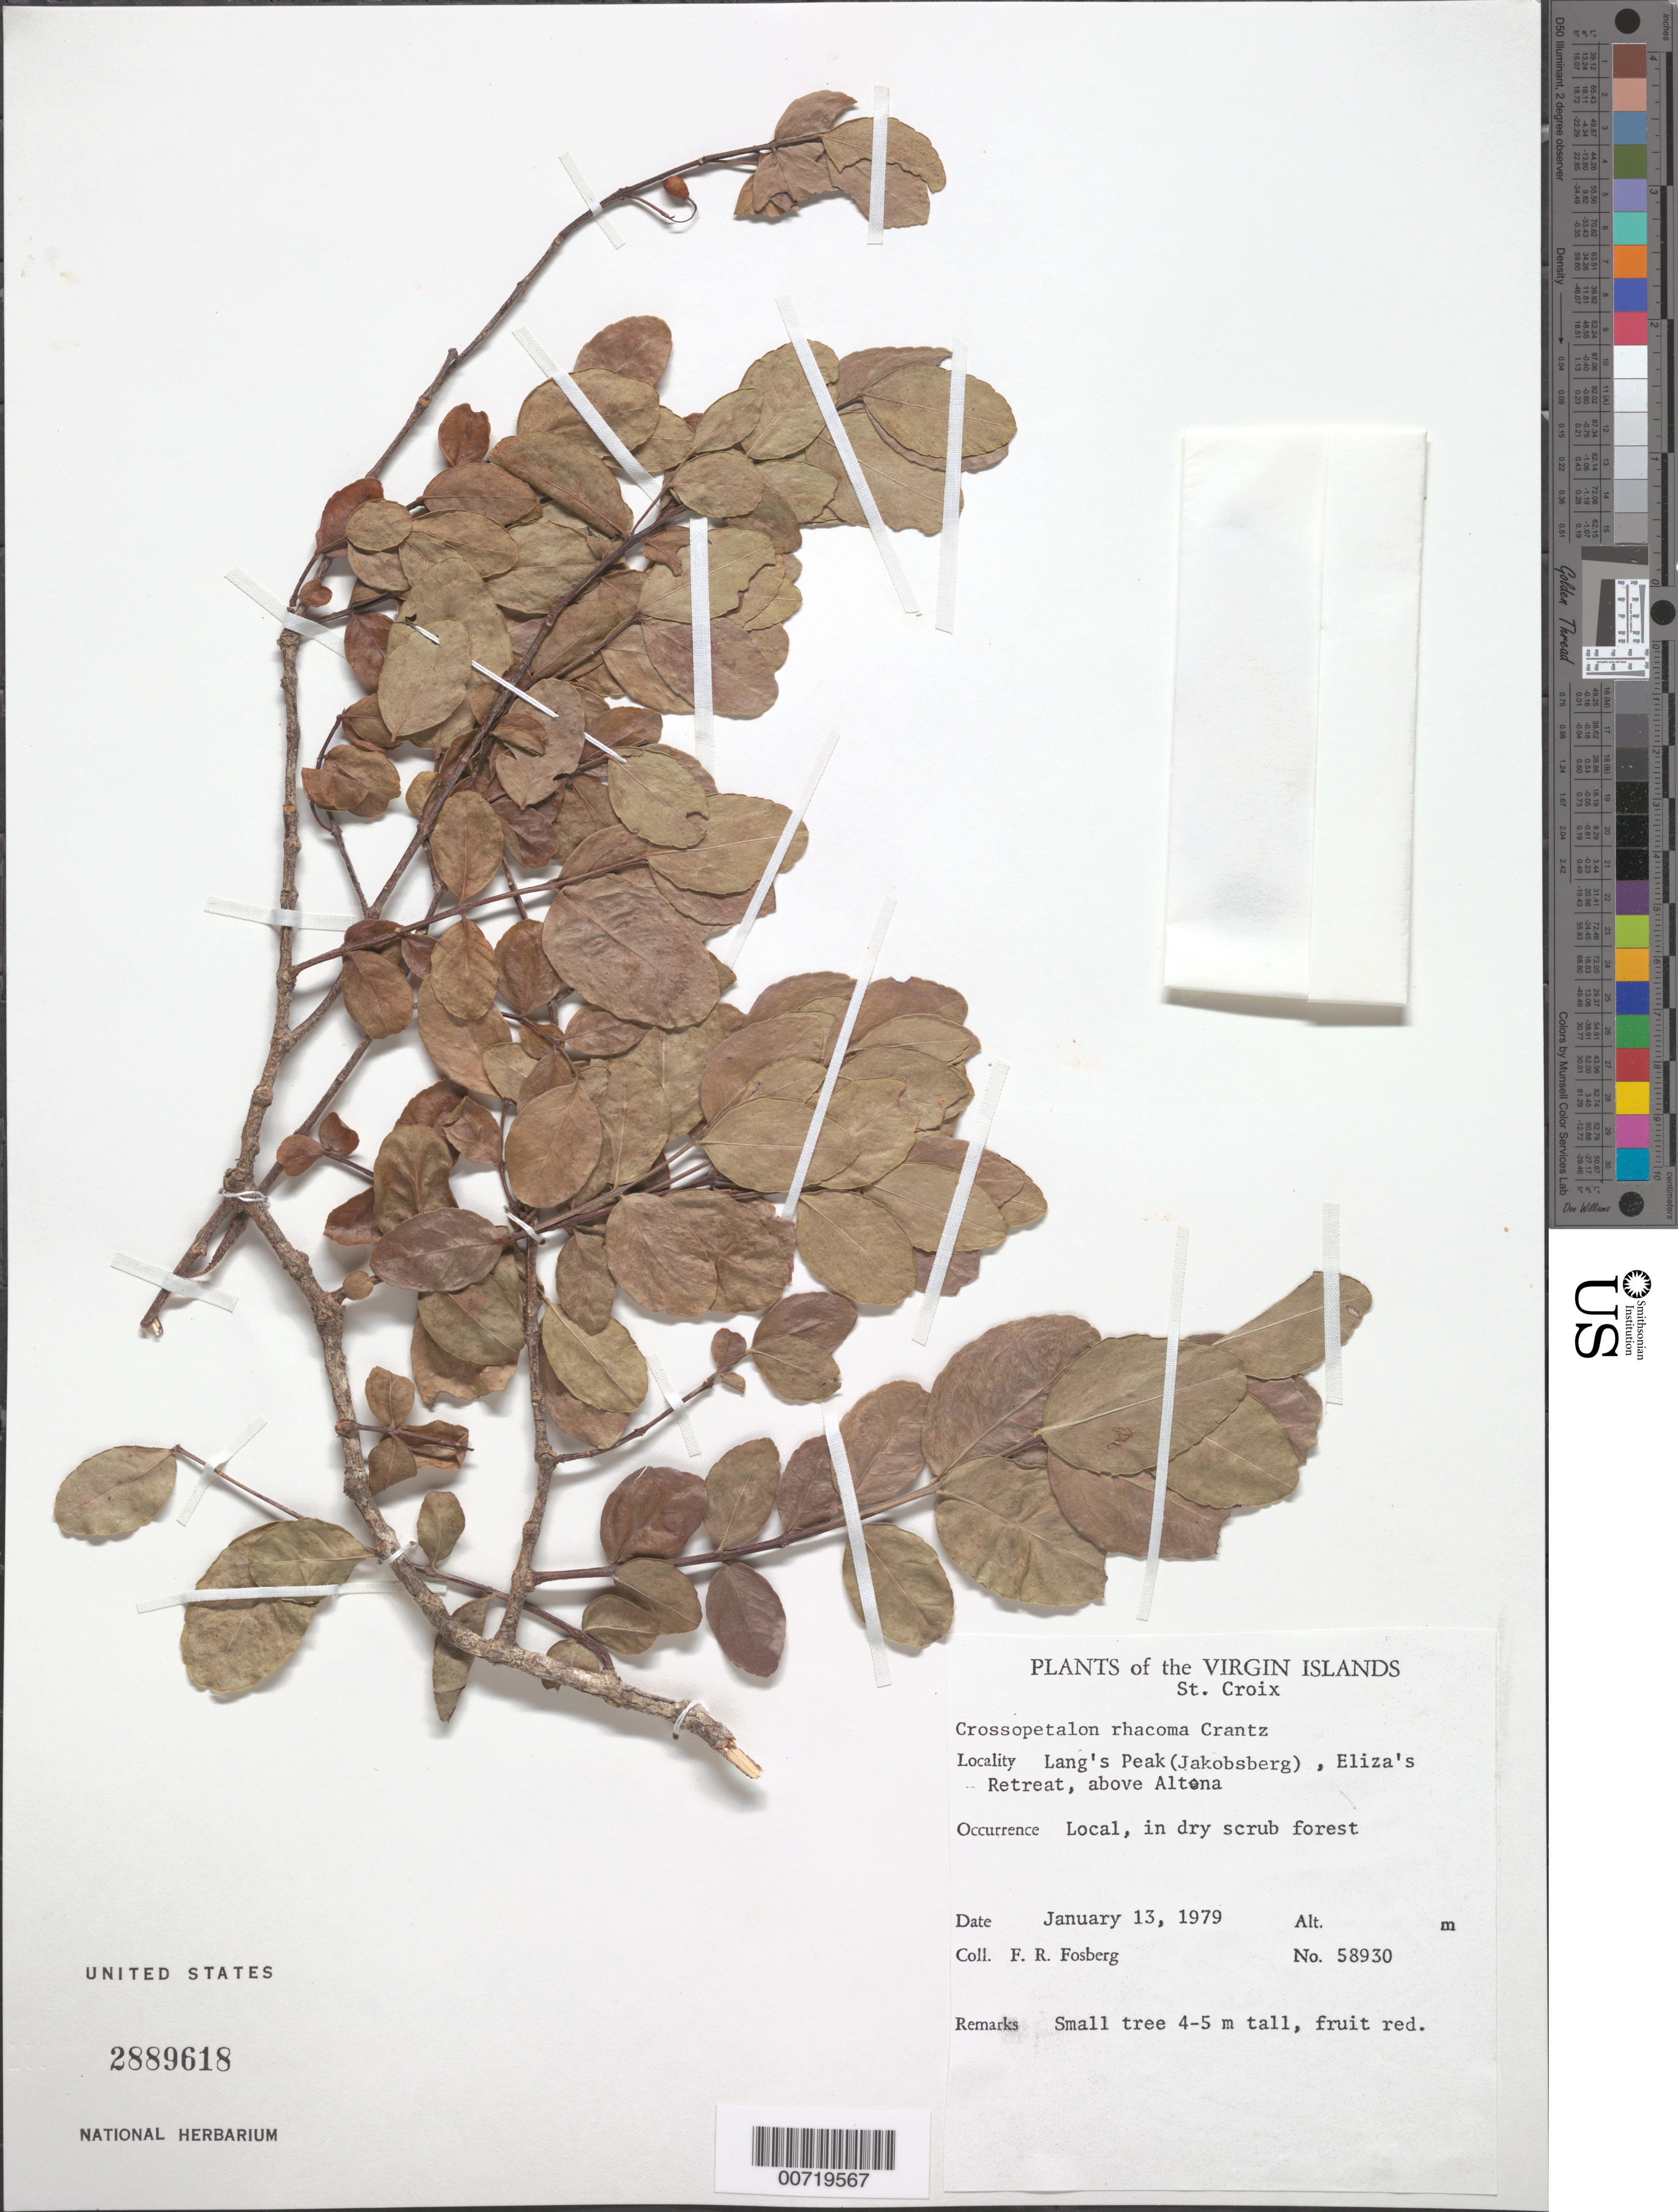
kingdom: Plantae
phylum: Tracheophyta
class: Magnoliopsida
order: Celastrales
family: Celastraceae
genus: Crossopetalum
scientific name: Crossopetalum rhacoma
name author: Crantz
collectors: F. R. Fosberg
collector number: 58930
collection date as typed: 13 Jan 1979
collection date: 1979-01-13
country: U.S. Virgin Islands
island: St. Croix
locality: Lang's Peak (Jakobsberg), Eliza's Retreat, above Altona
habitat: Dry scrub forest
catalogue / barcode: US 2889618